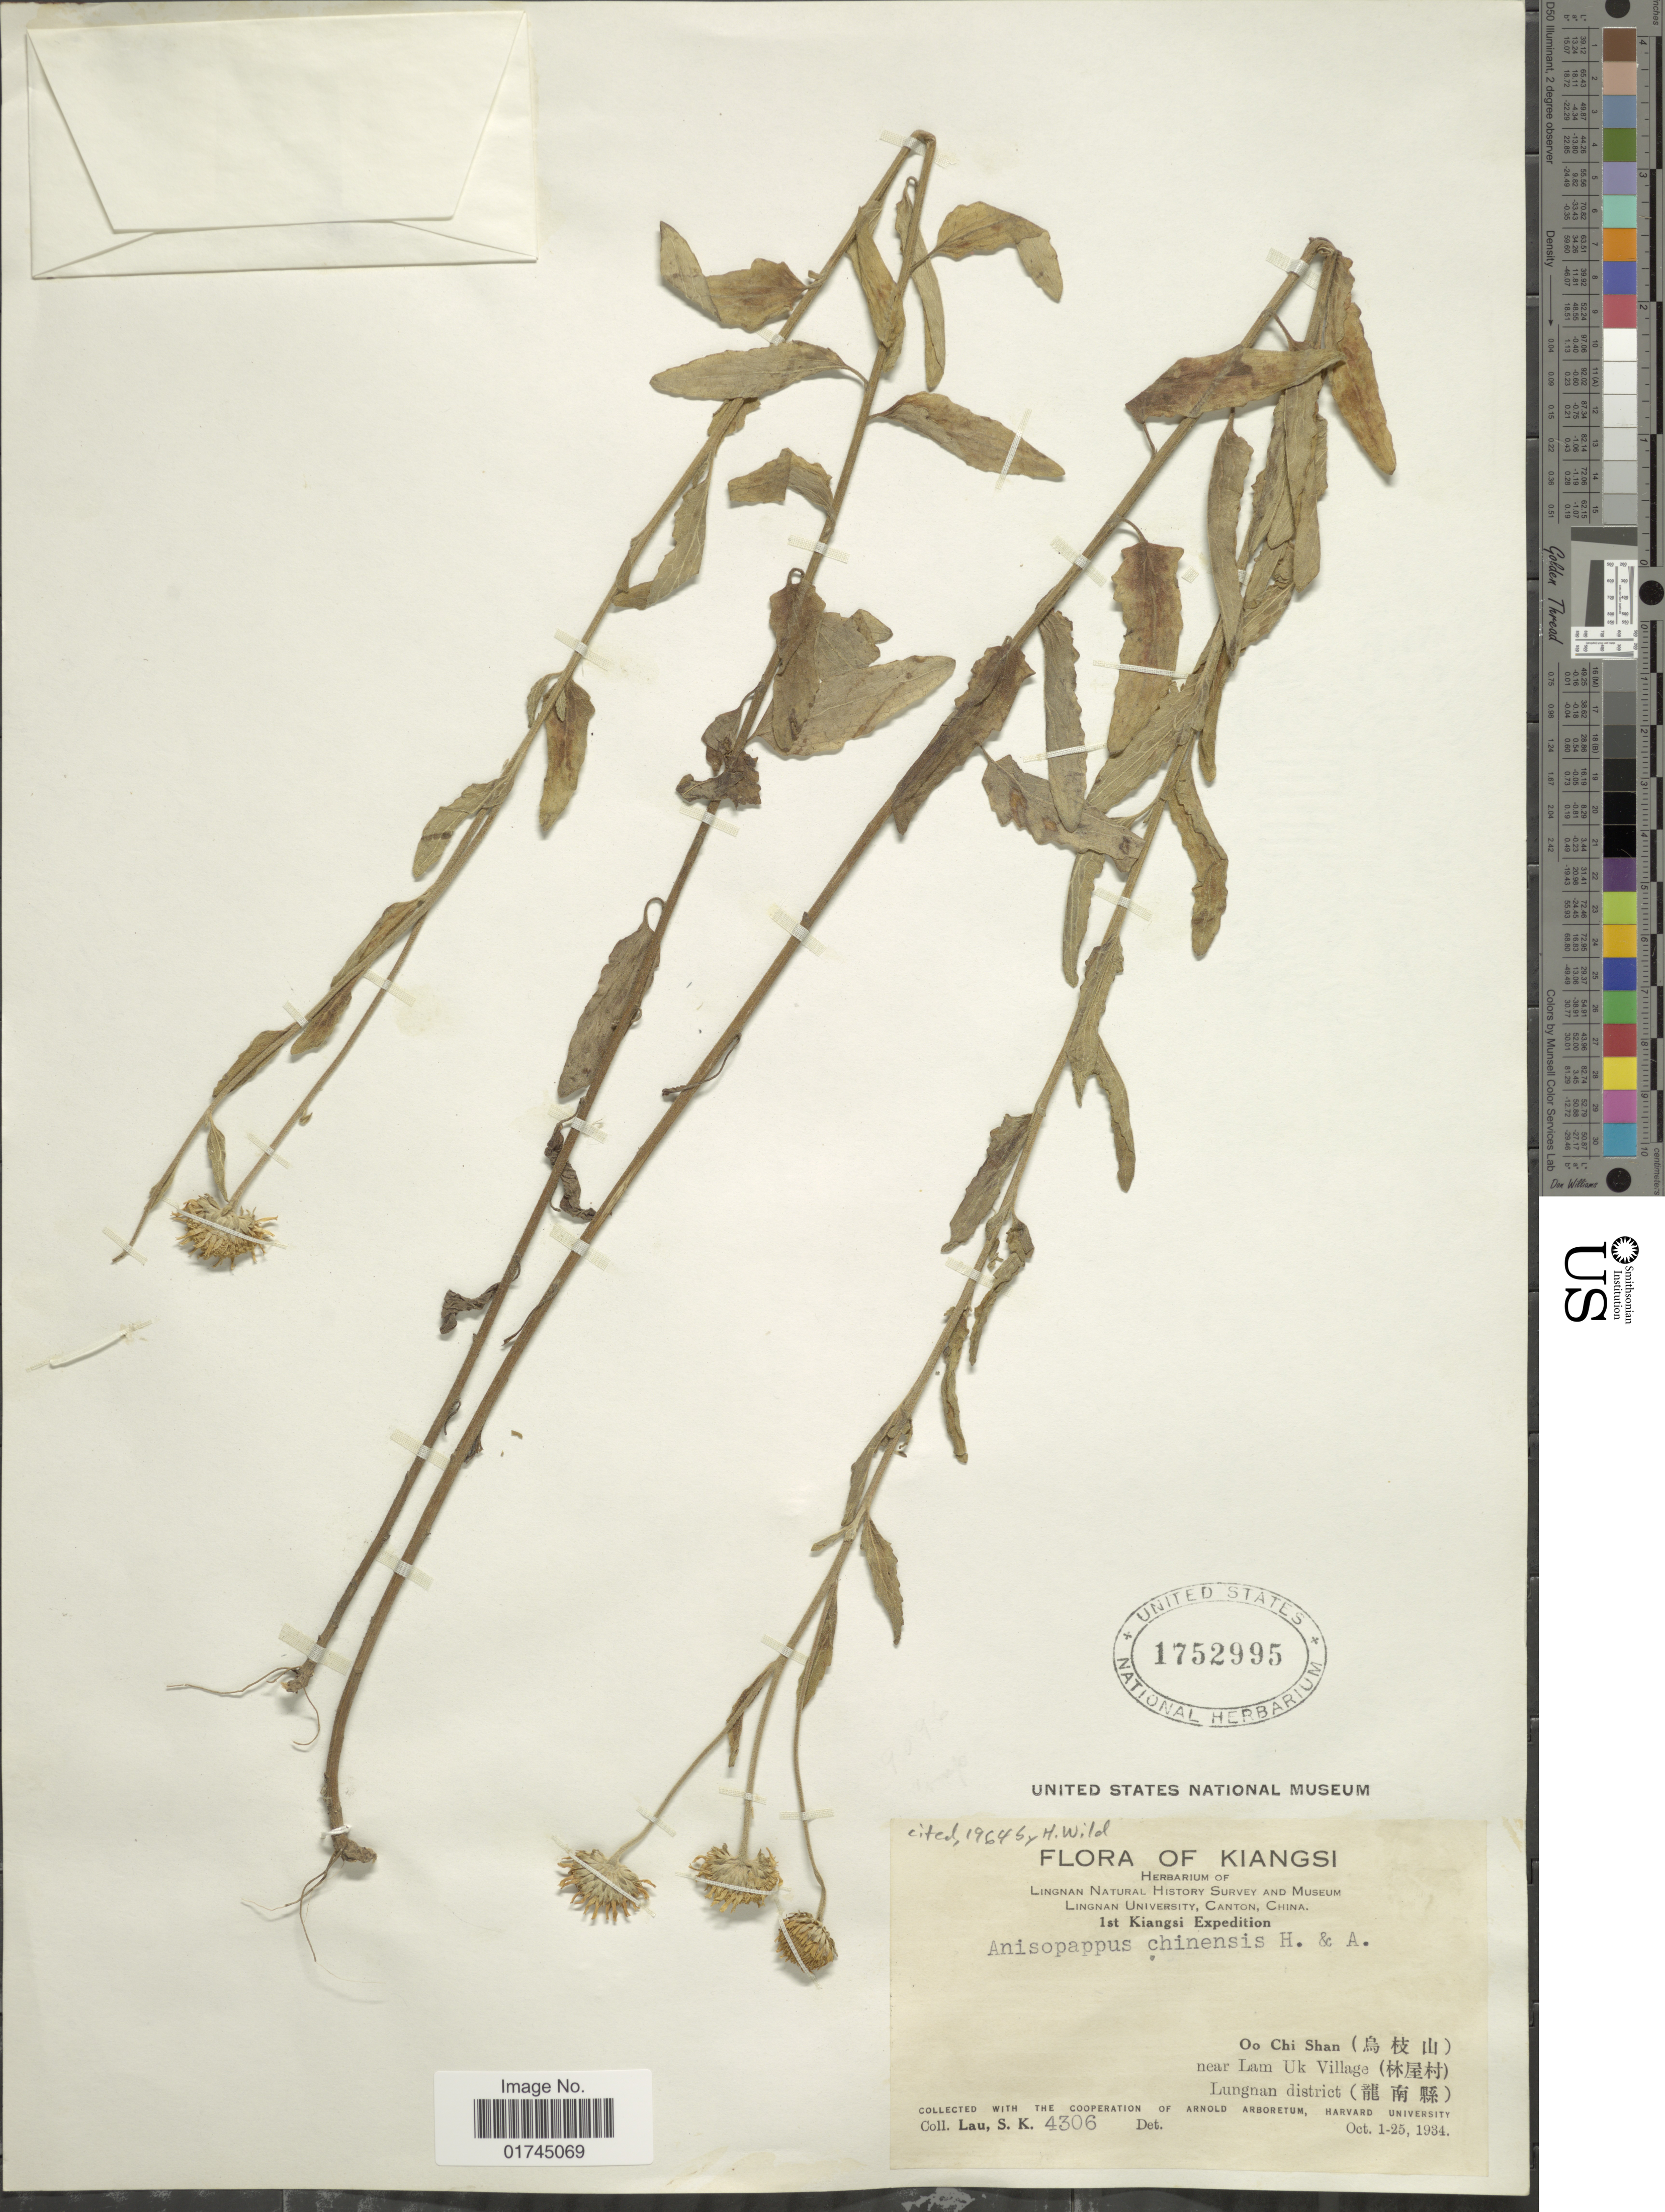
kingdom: Plantae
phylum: Tracheophyta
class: Magnoliopsida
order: Asterales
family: Asteraceae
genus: Anisopappus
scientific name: Anisopappus chinensis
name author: Hook. & Arn.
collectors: S. K. Lau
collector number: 4306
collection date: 1934-10-01/1934-10-25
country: China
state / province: Jiangxi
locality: Oo Chi Shan, near Lam Uk Village, Lungnan district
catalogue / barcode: US 1752995